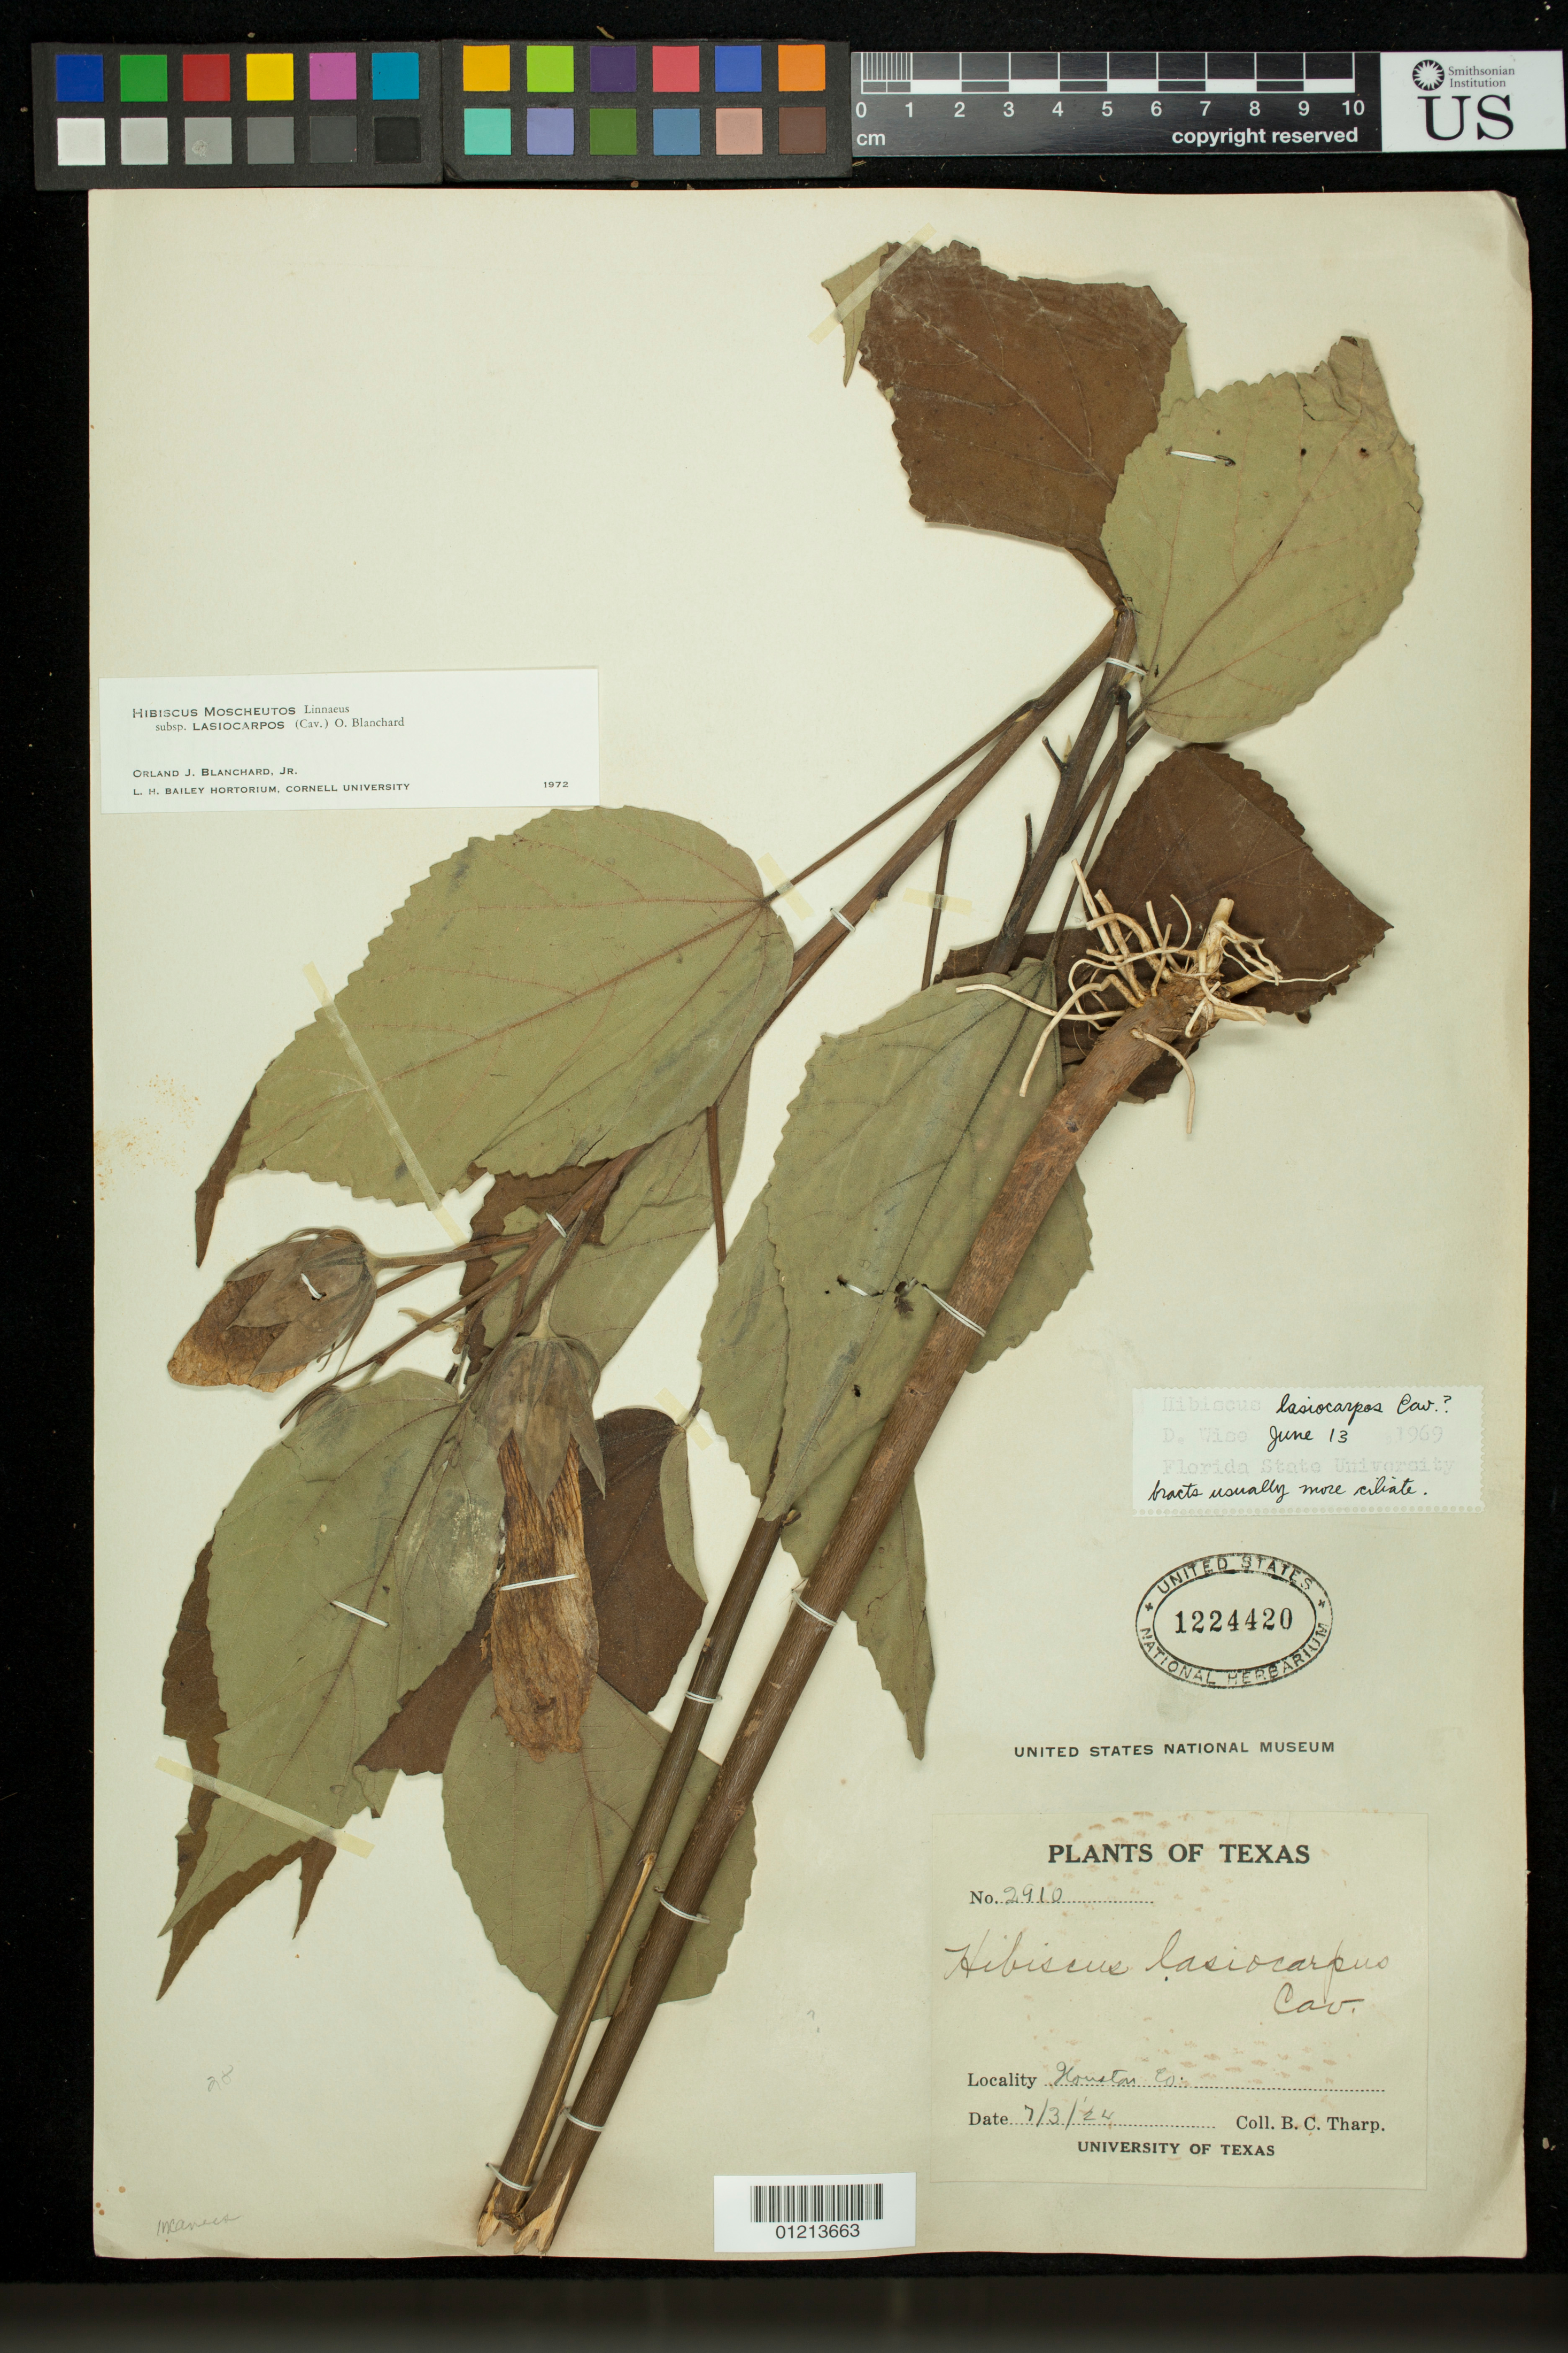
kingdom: Plantae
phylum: Tracheophyta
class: Magnoliopsida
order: Malvales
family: Malvaceae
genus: Hibiscus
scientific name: Hibiscus moscheutos subsp. lasiocarpos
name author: (Cav.) O.J. Blanch.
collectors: B. C. Tharp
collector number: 2910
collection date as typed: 07 Mar 1924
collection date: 1924-03-07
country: United States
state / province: Texas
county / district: Houston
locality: Houston Co.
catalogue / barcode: US 1224420